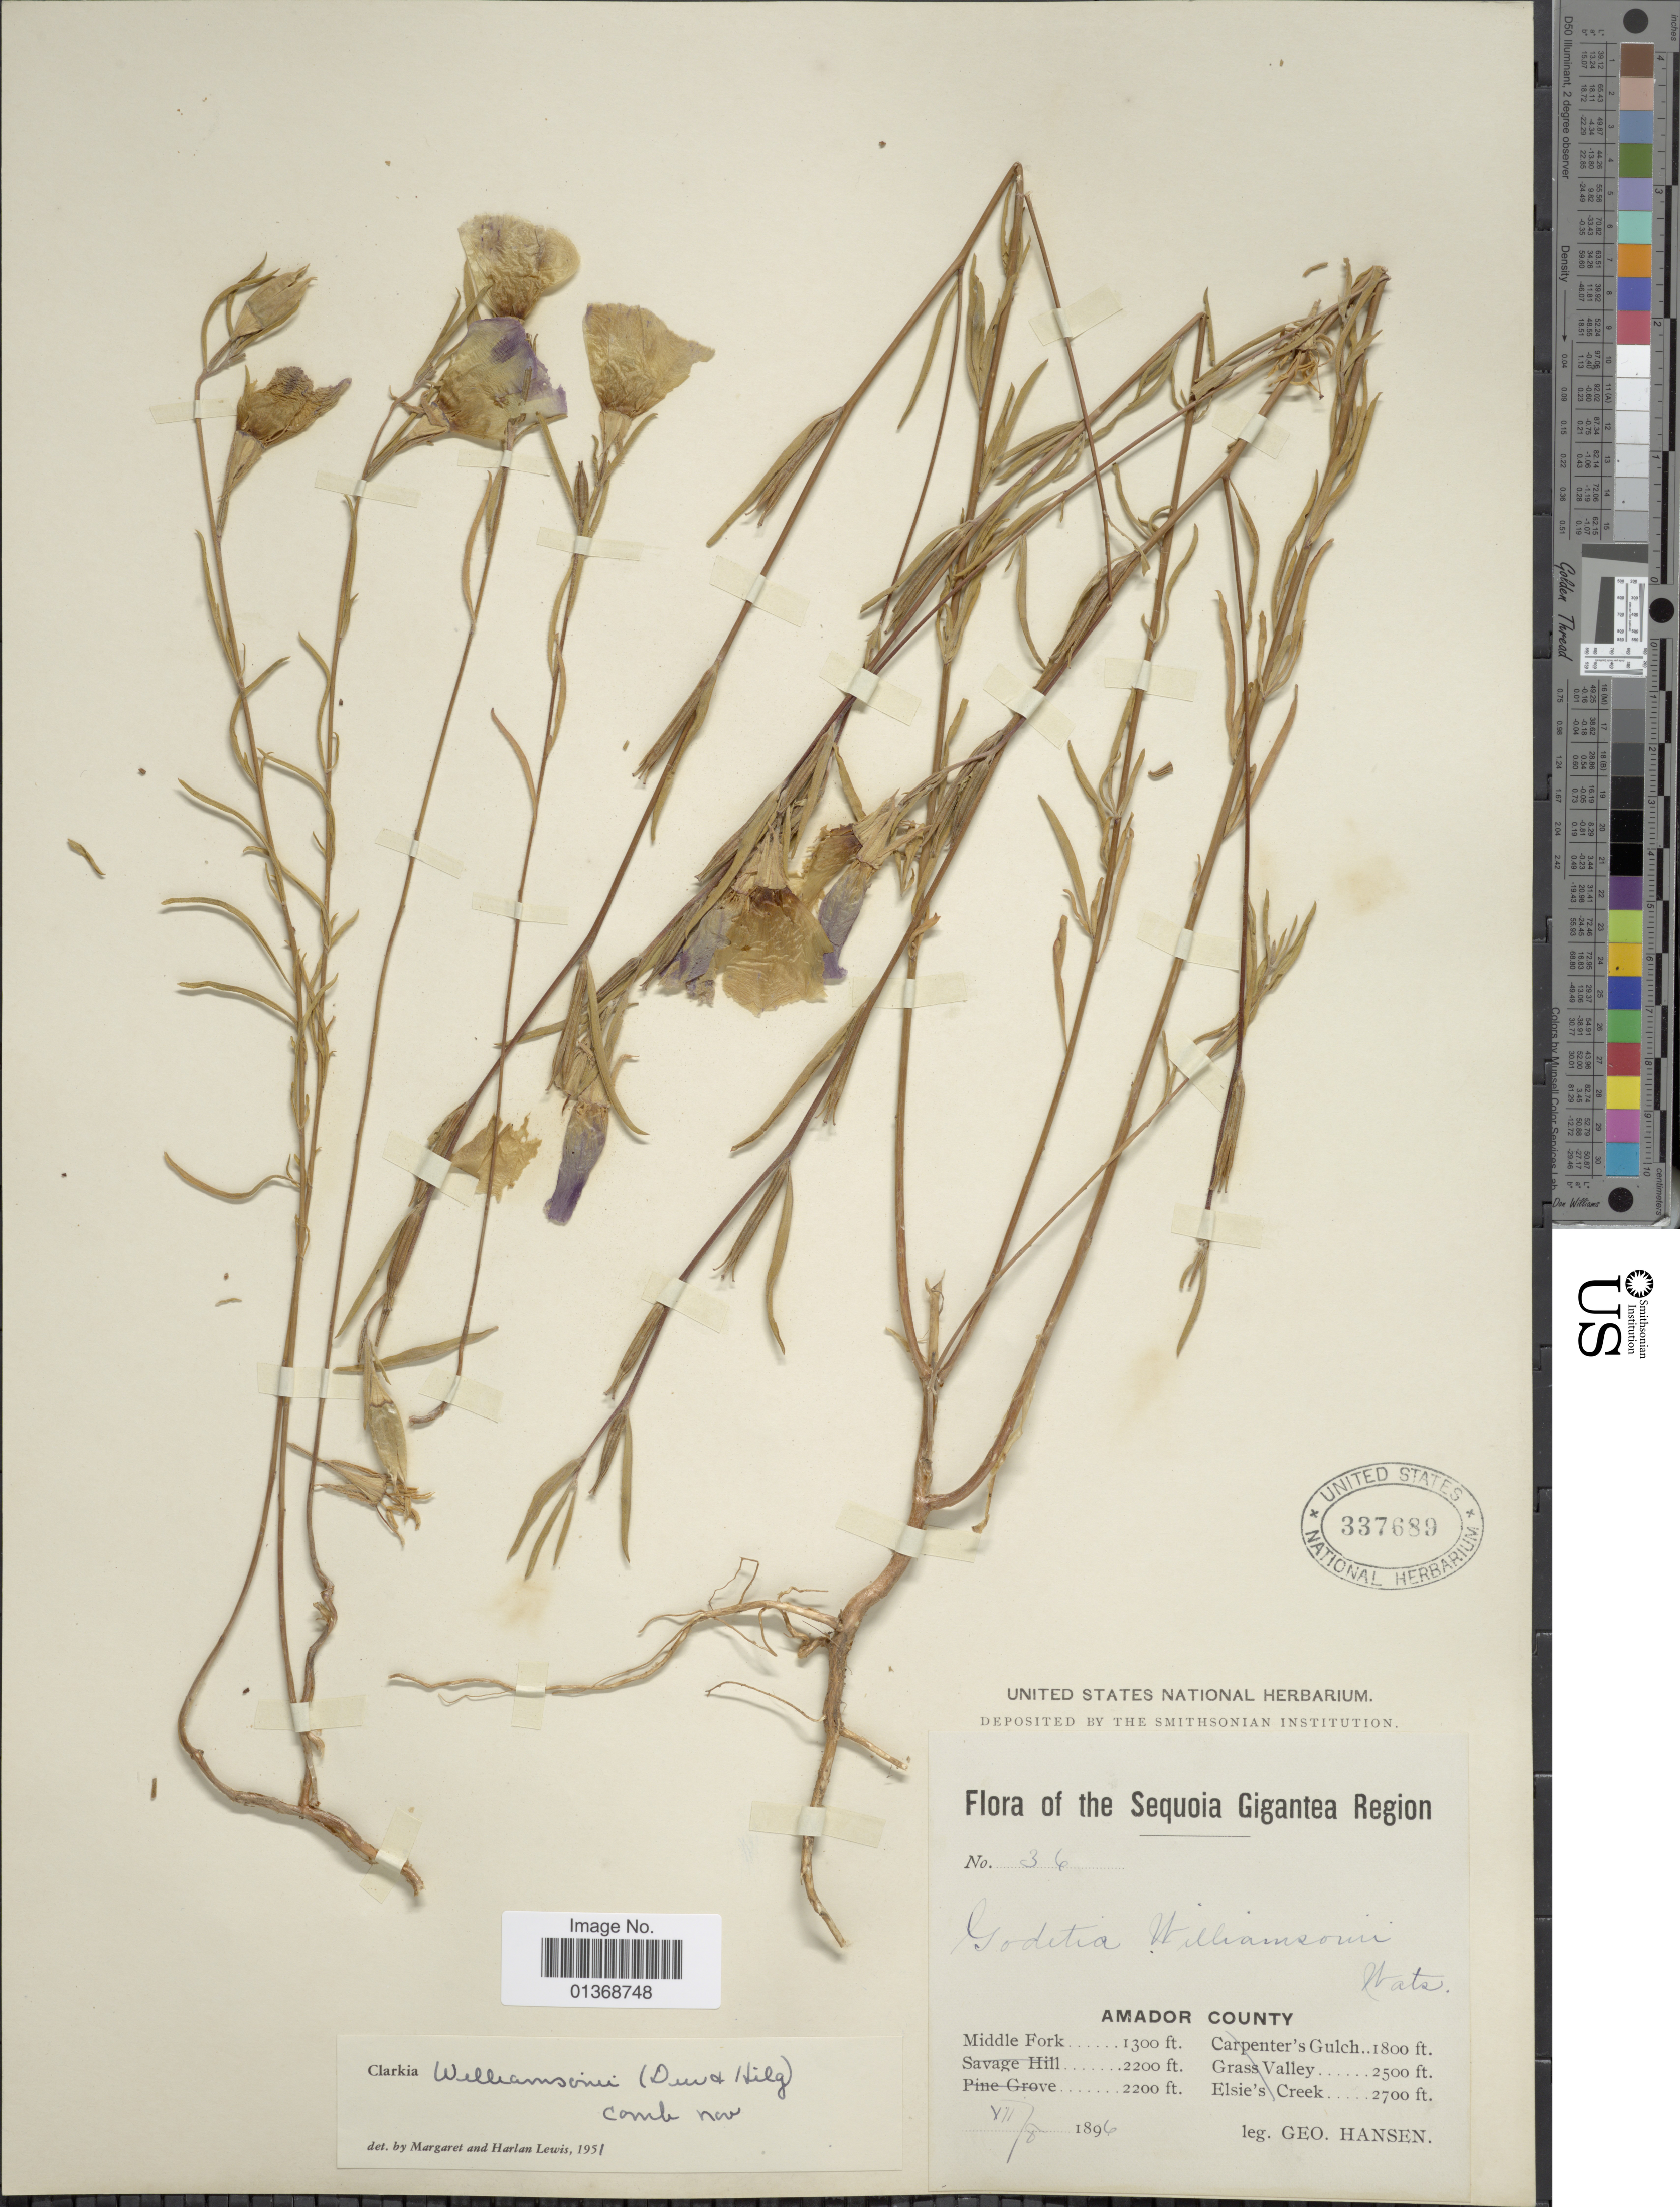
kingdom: Plantae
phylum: Tracheophyta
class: Magnoliopsida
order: Myrtales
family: Onagraceae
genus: Clarkia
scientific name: Clarkia williamsonii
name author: (Durand & Hilg.) F. H. Lewis & M.E. Lewis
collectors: G. Hansen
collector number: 36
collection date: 1896-07-08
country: United States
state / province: California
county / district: Amador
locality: Sequoia Gigantea Region, Amador County, Middle Fork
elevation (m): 396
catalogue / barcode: US 337689